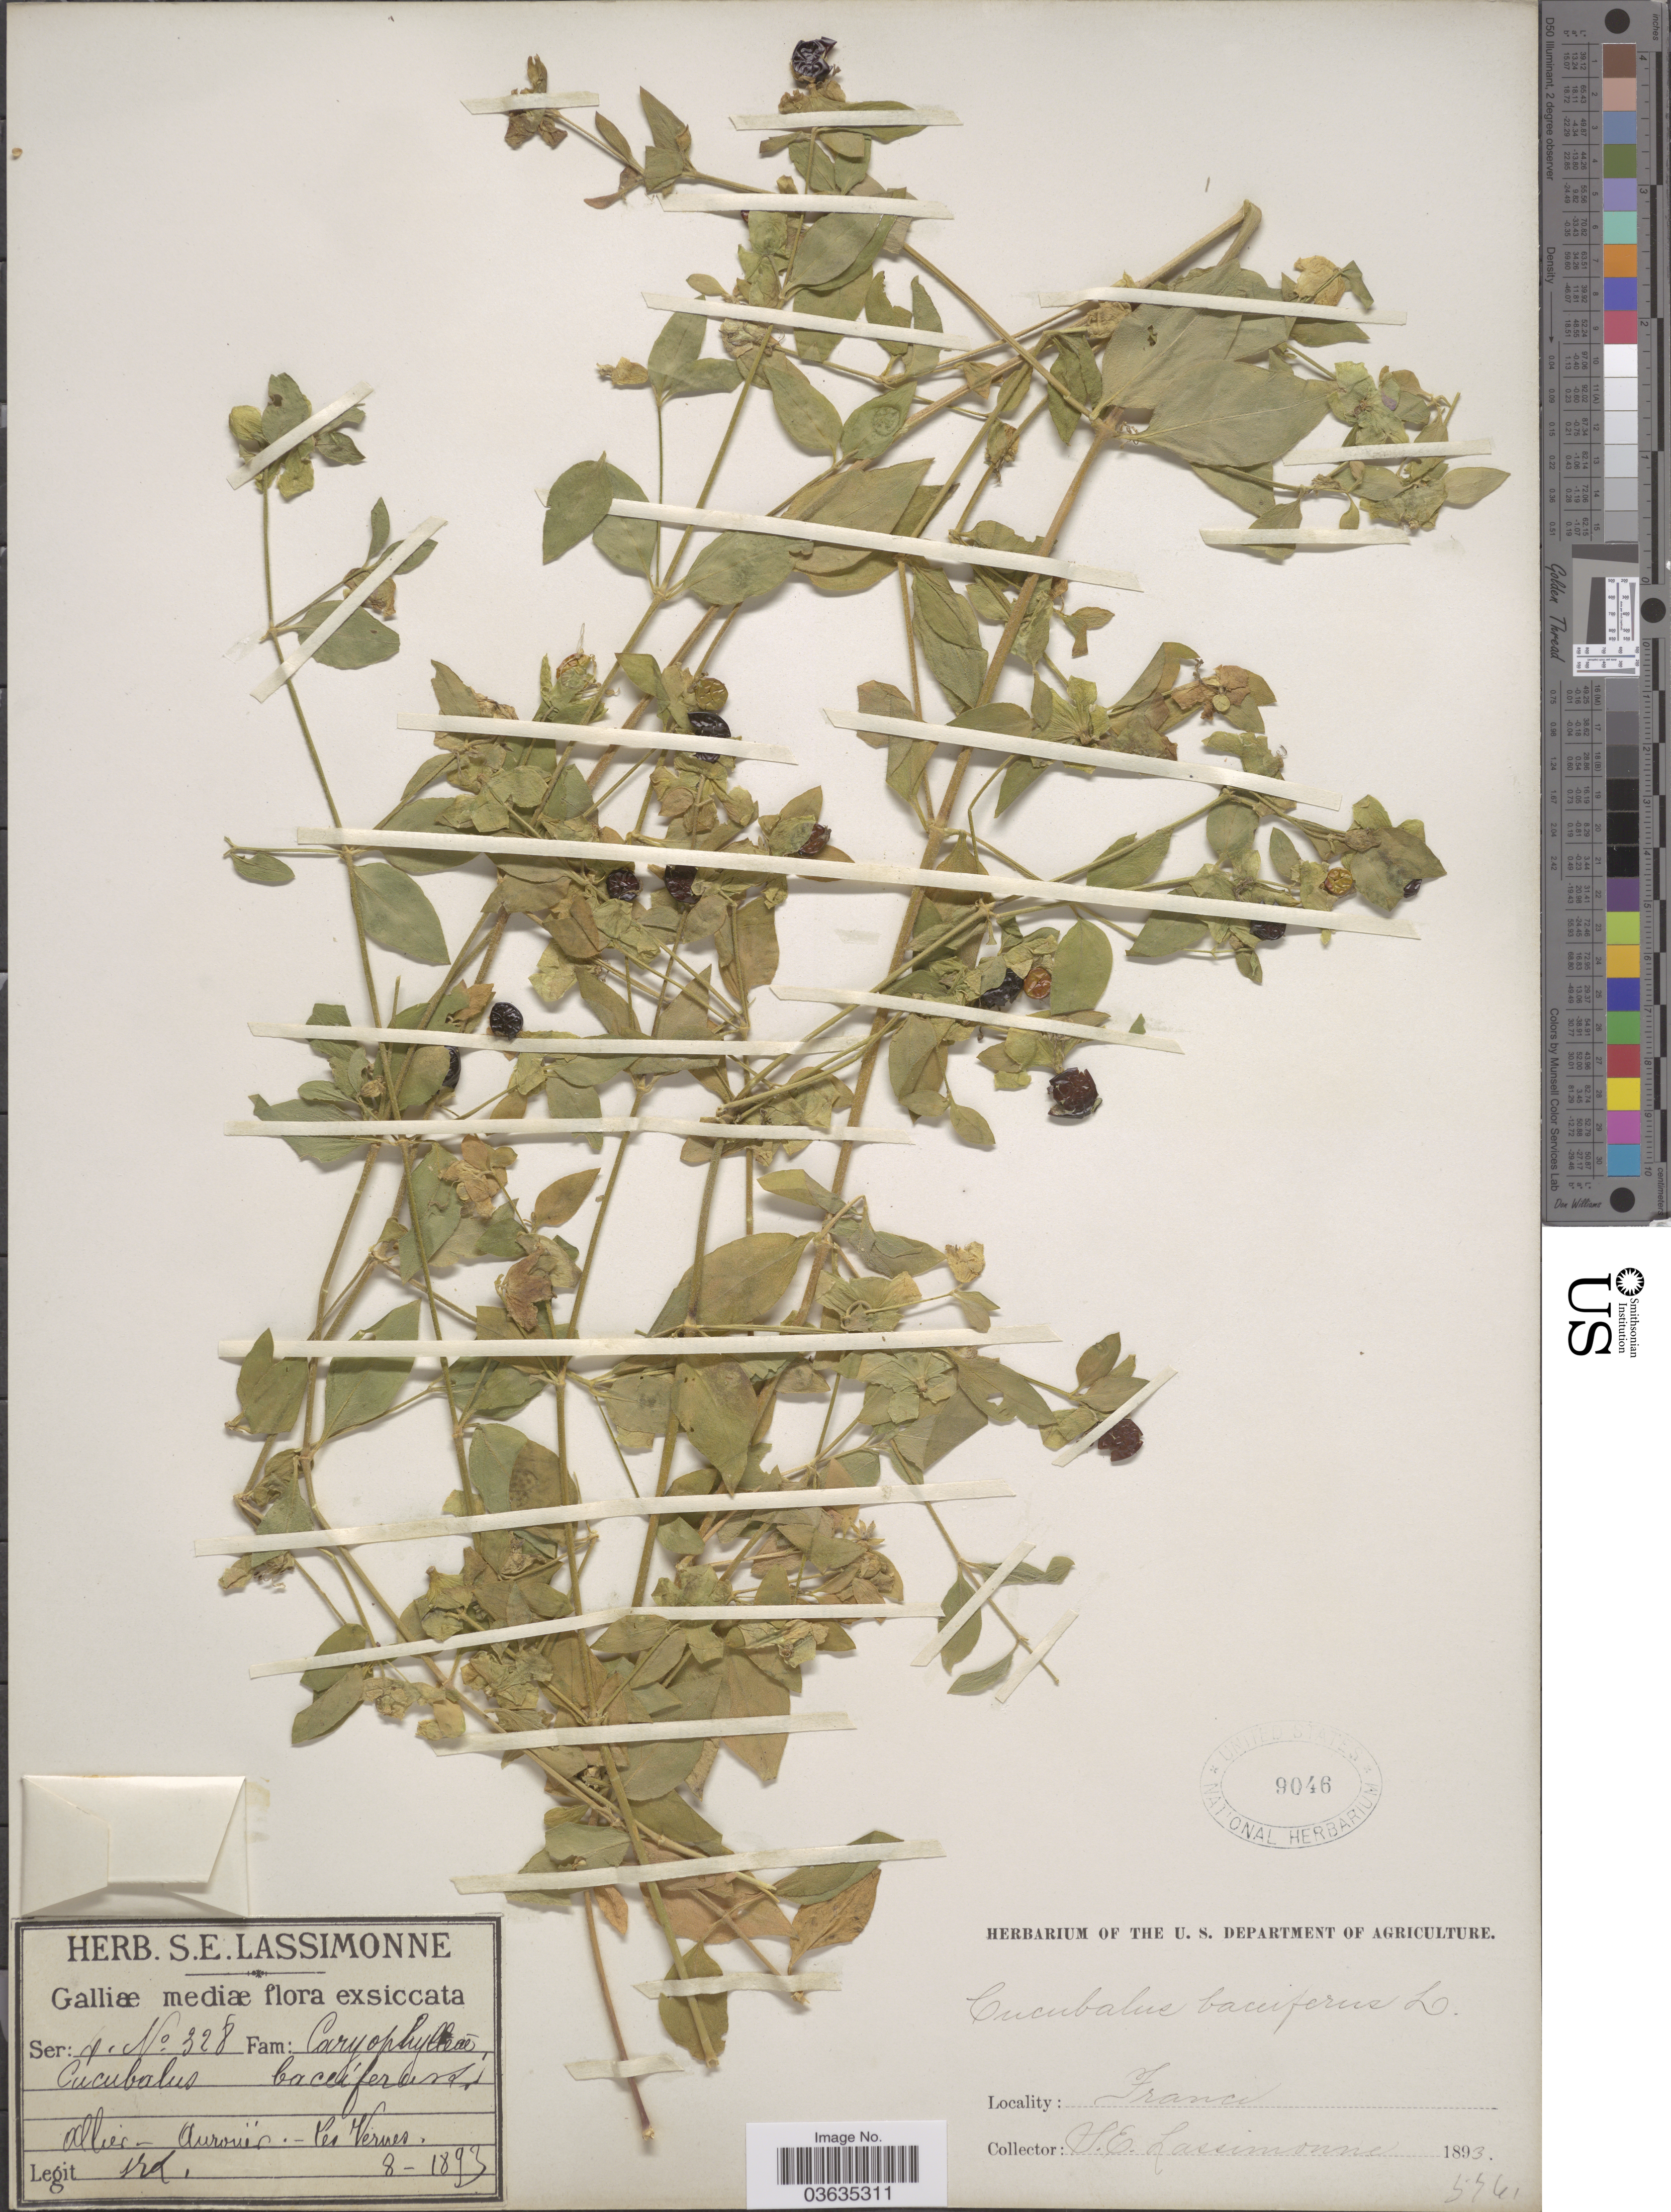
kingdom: Plantae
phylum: Tracheophyta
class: Magnoliopsida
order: Caryophyllales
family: Caryophyllaceae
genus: Silene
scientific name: Silene baccifera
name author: (L.) Durande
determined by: U.S. National Herbarium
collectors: S. Lassimonne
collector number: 328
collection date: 1893-08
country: France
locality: Galliæ mediæ. Allier - Aurouer. - Les Vernes.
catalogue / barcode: US 9046